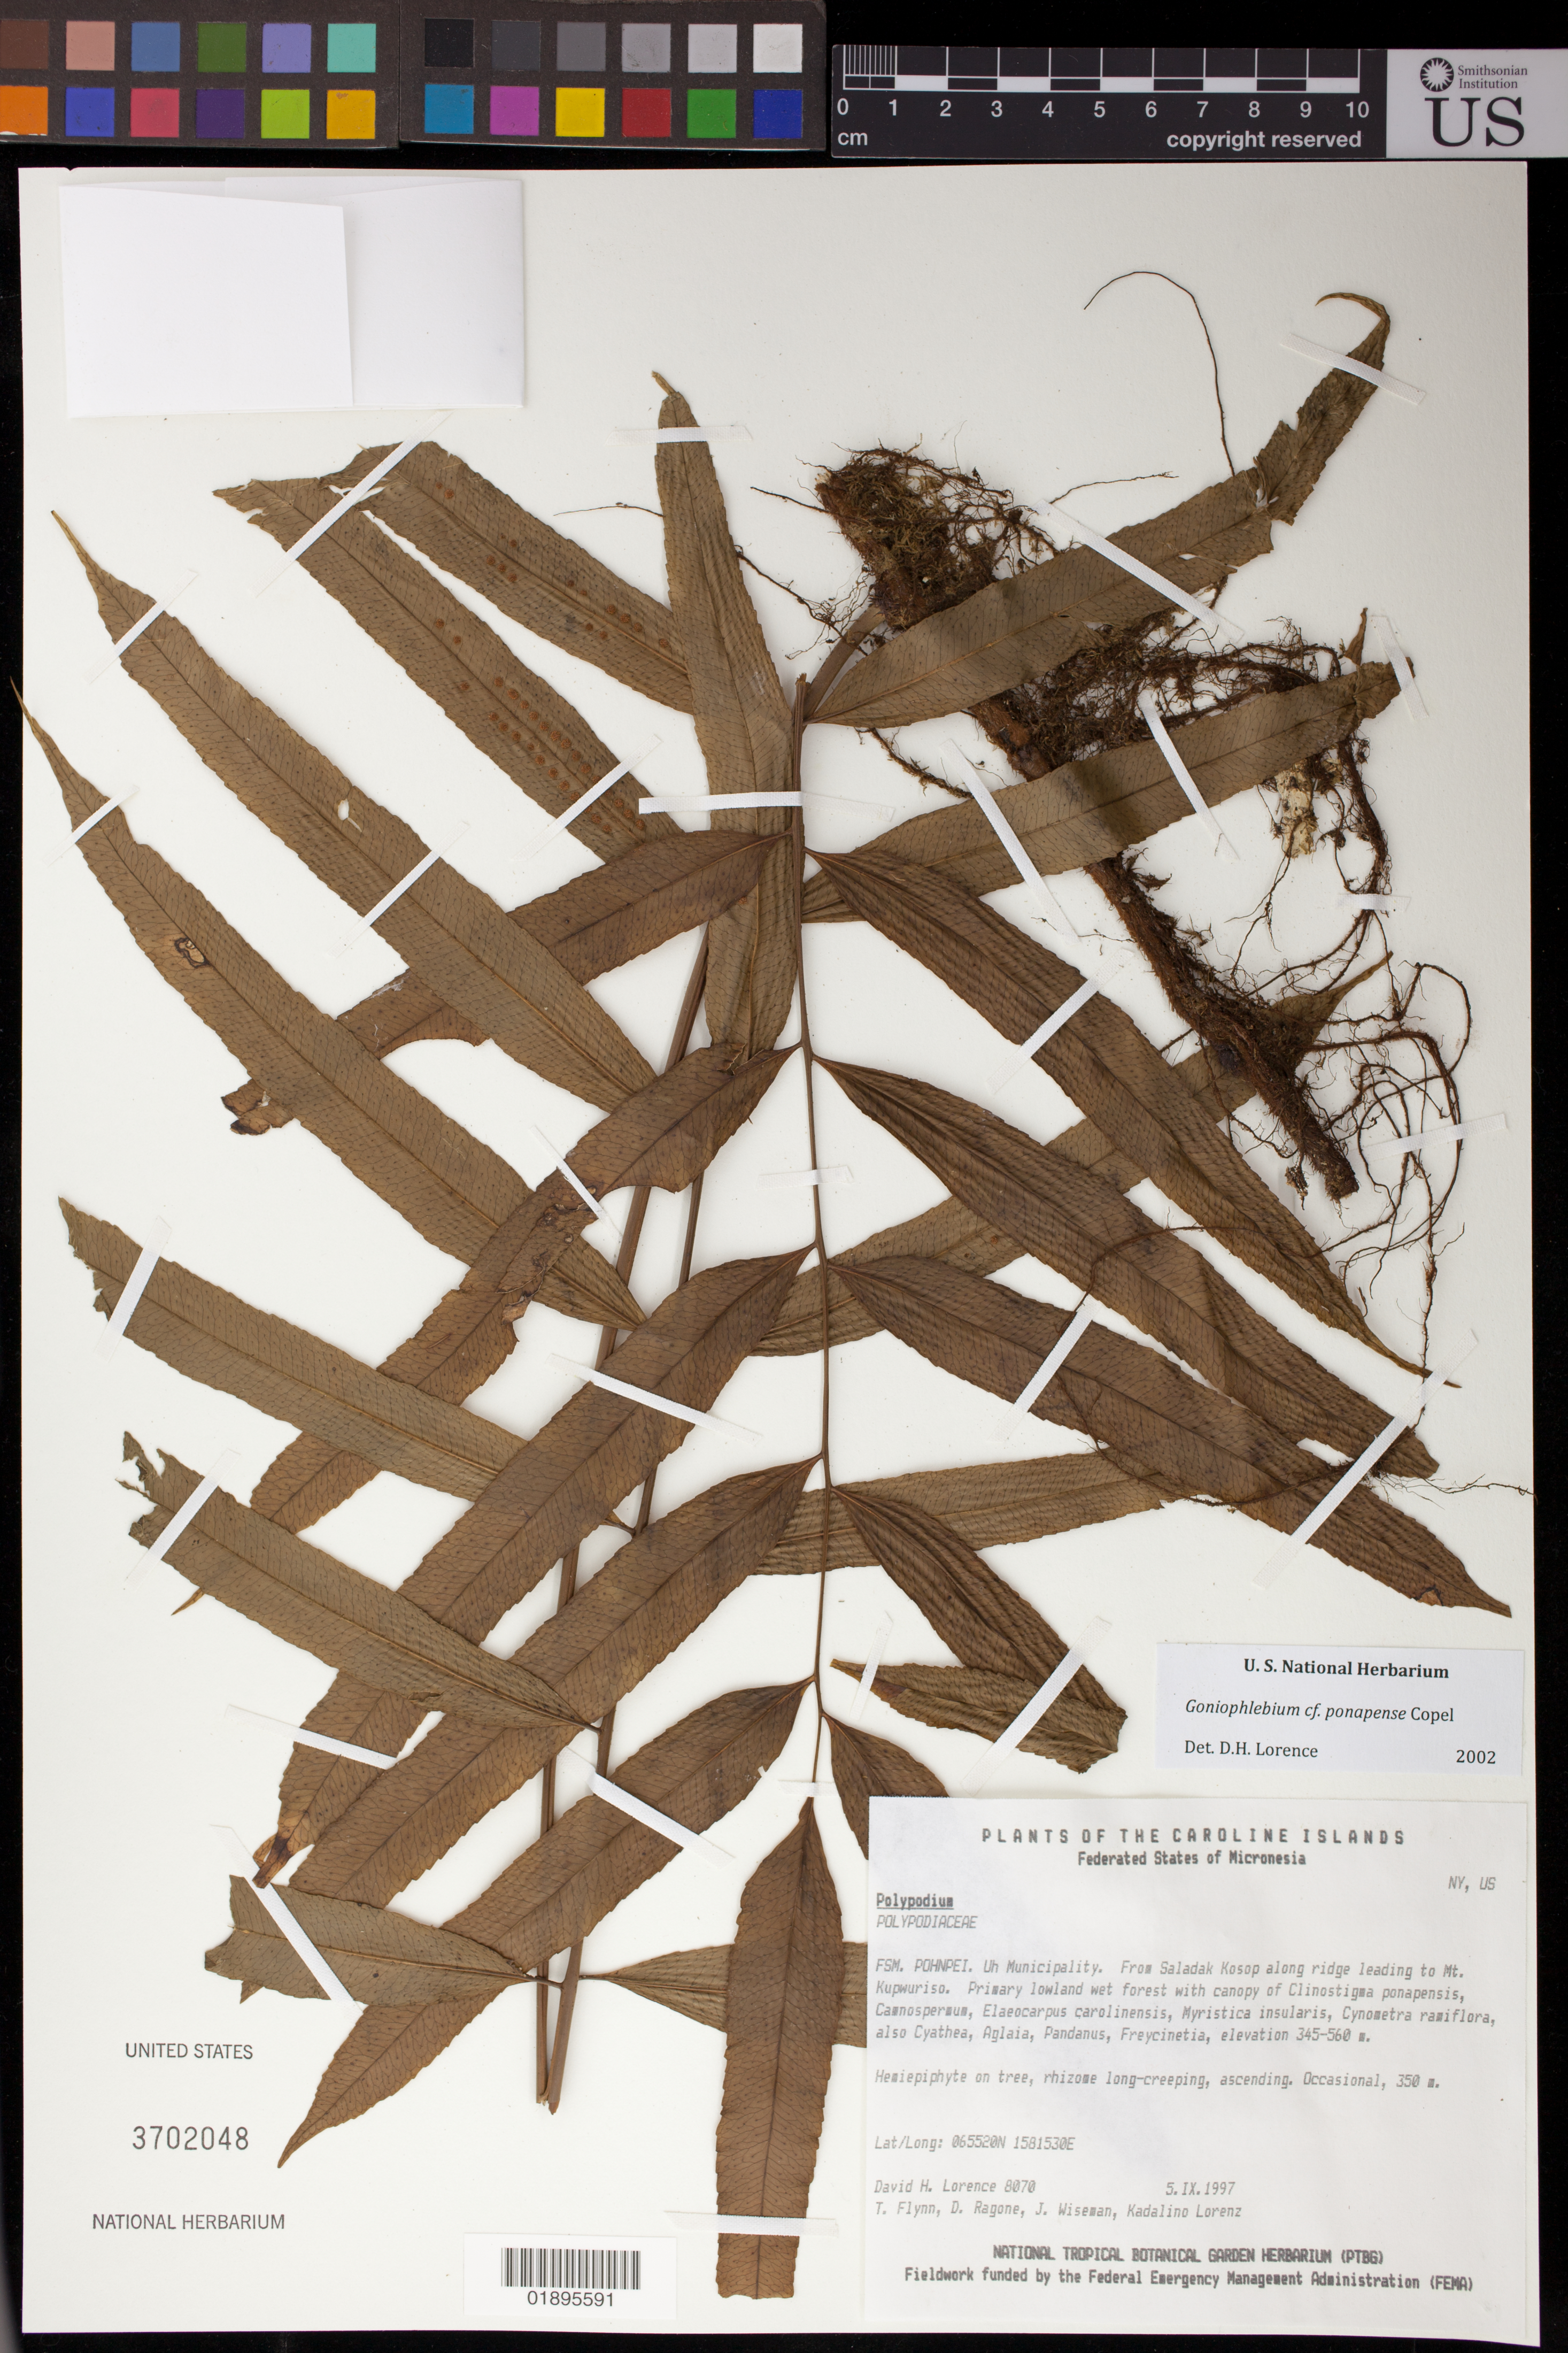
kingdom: Plantae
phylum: Tracheophyta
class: Polypodiopsida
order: Polypodiales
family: Polypodiaceae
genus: Goniophlebium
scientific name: Goniophlebium ponapense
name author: Copel.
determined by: Lorence, David H., (PTBG), National Tropical Botanical Garden (UNITED STATES)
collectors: D. Lorence, T. Flynn, D. Ragone, J. Wiseman & K. Lorenz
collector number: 8070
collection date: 1997-09-05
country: Micronesia, Federated States of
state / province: Pohnpei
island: Pohnpei [Ponape]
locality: Uh Municipality, from Saladak Kosop along ridge leading to Mt. Kupwuriso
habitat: Primary lowland wet forest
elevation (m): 345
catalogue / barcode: US 3702048